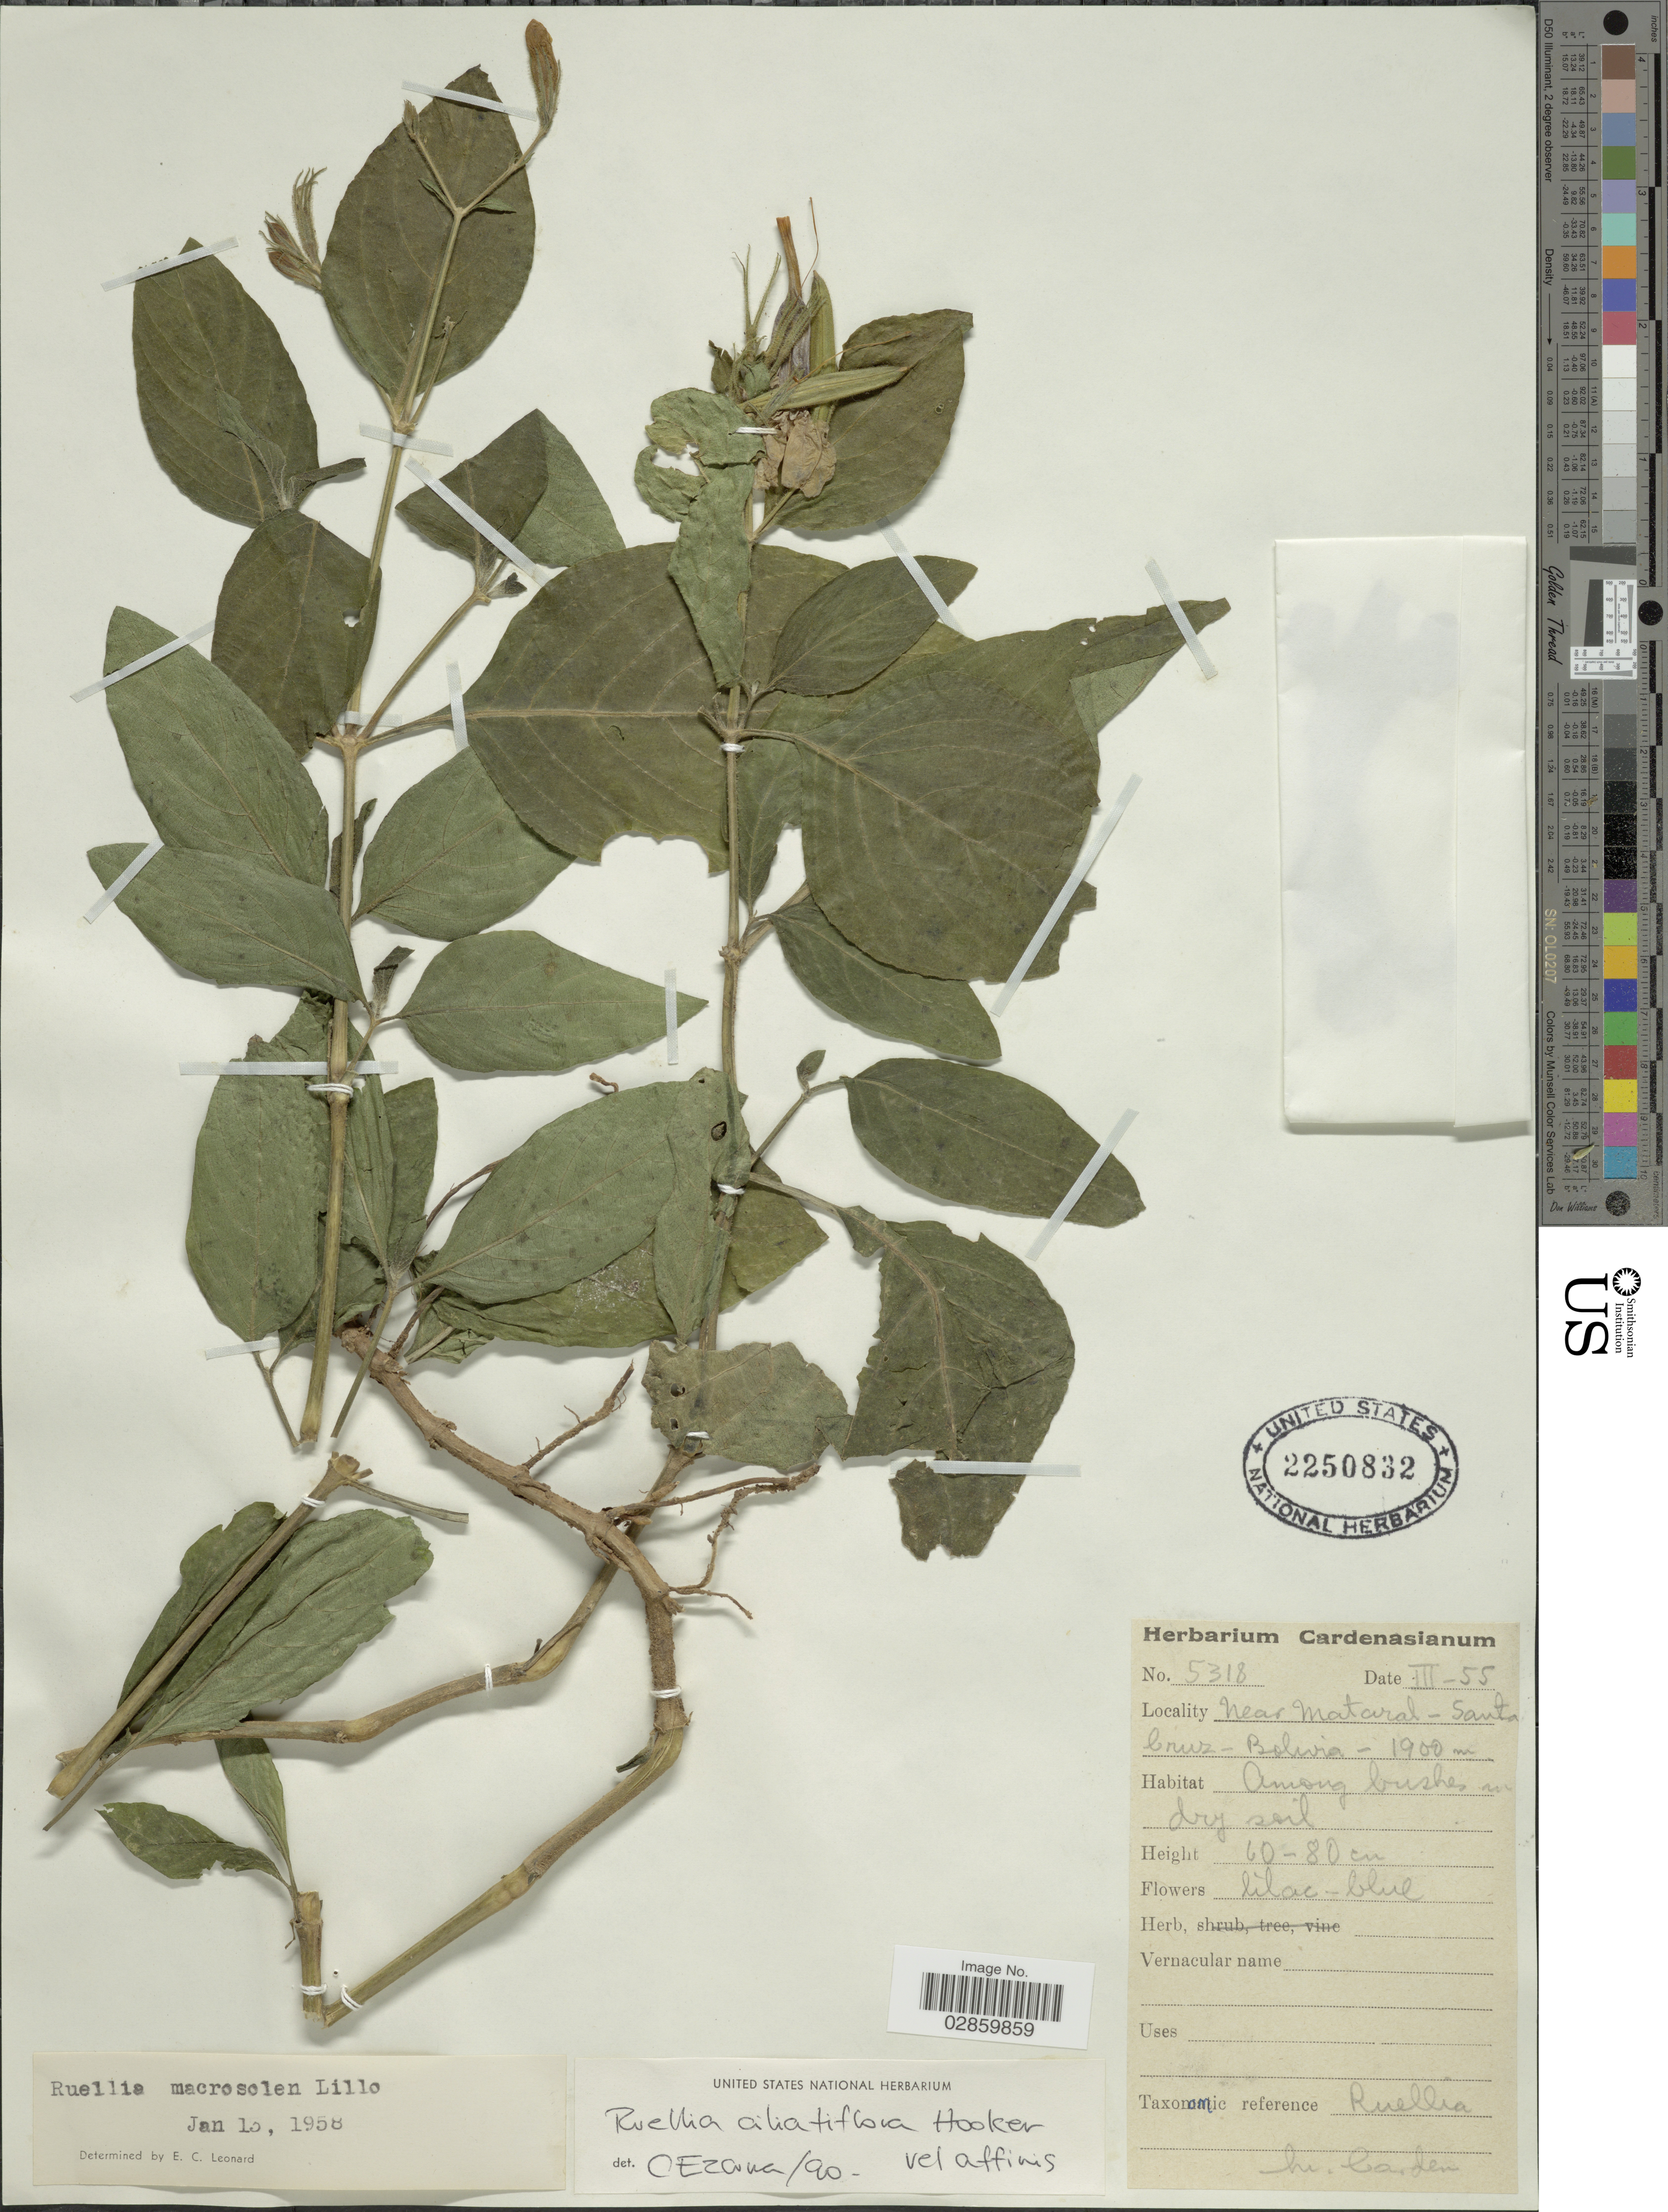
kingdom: Plantae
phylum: Tracheophyta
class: Magnoliopsida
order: Lamiales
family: Acanthaceae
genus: Ruellia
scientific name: Ruellia ciliatiflora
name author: Hook.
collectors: M. Cárdenas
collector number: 5318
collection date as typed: Transcribed d/m/y: /3/55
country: Bolivia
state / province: Santa Cruz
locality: Near Mataral.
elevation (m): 1900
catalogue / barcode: US 2250832